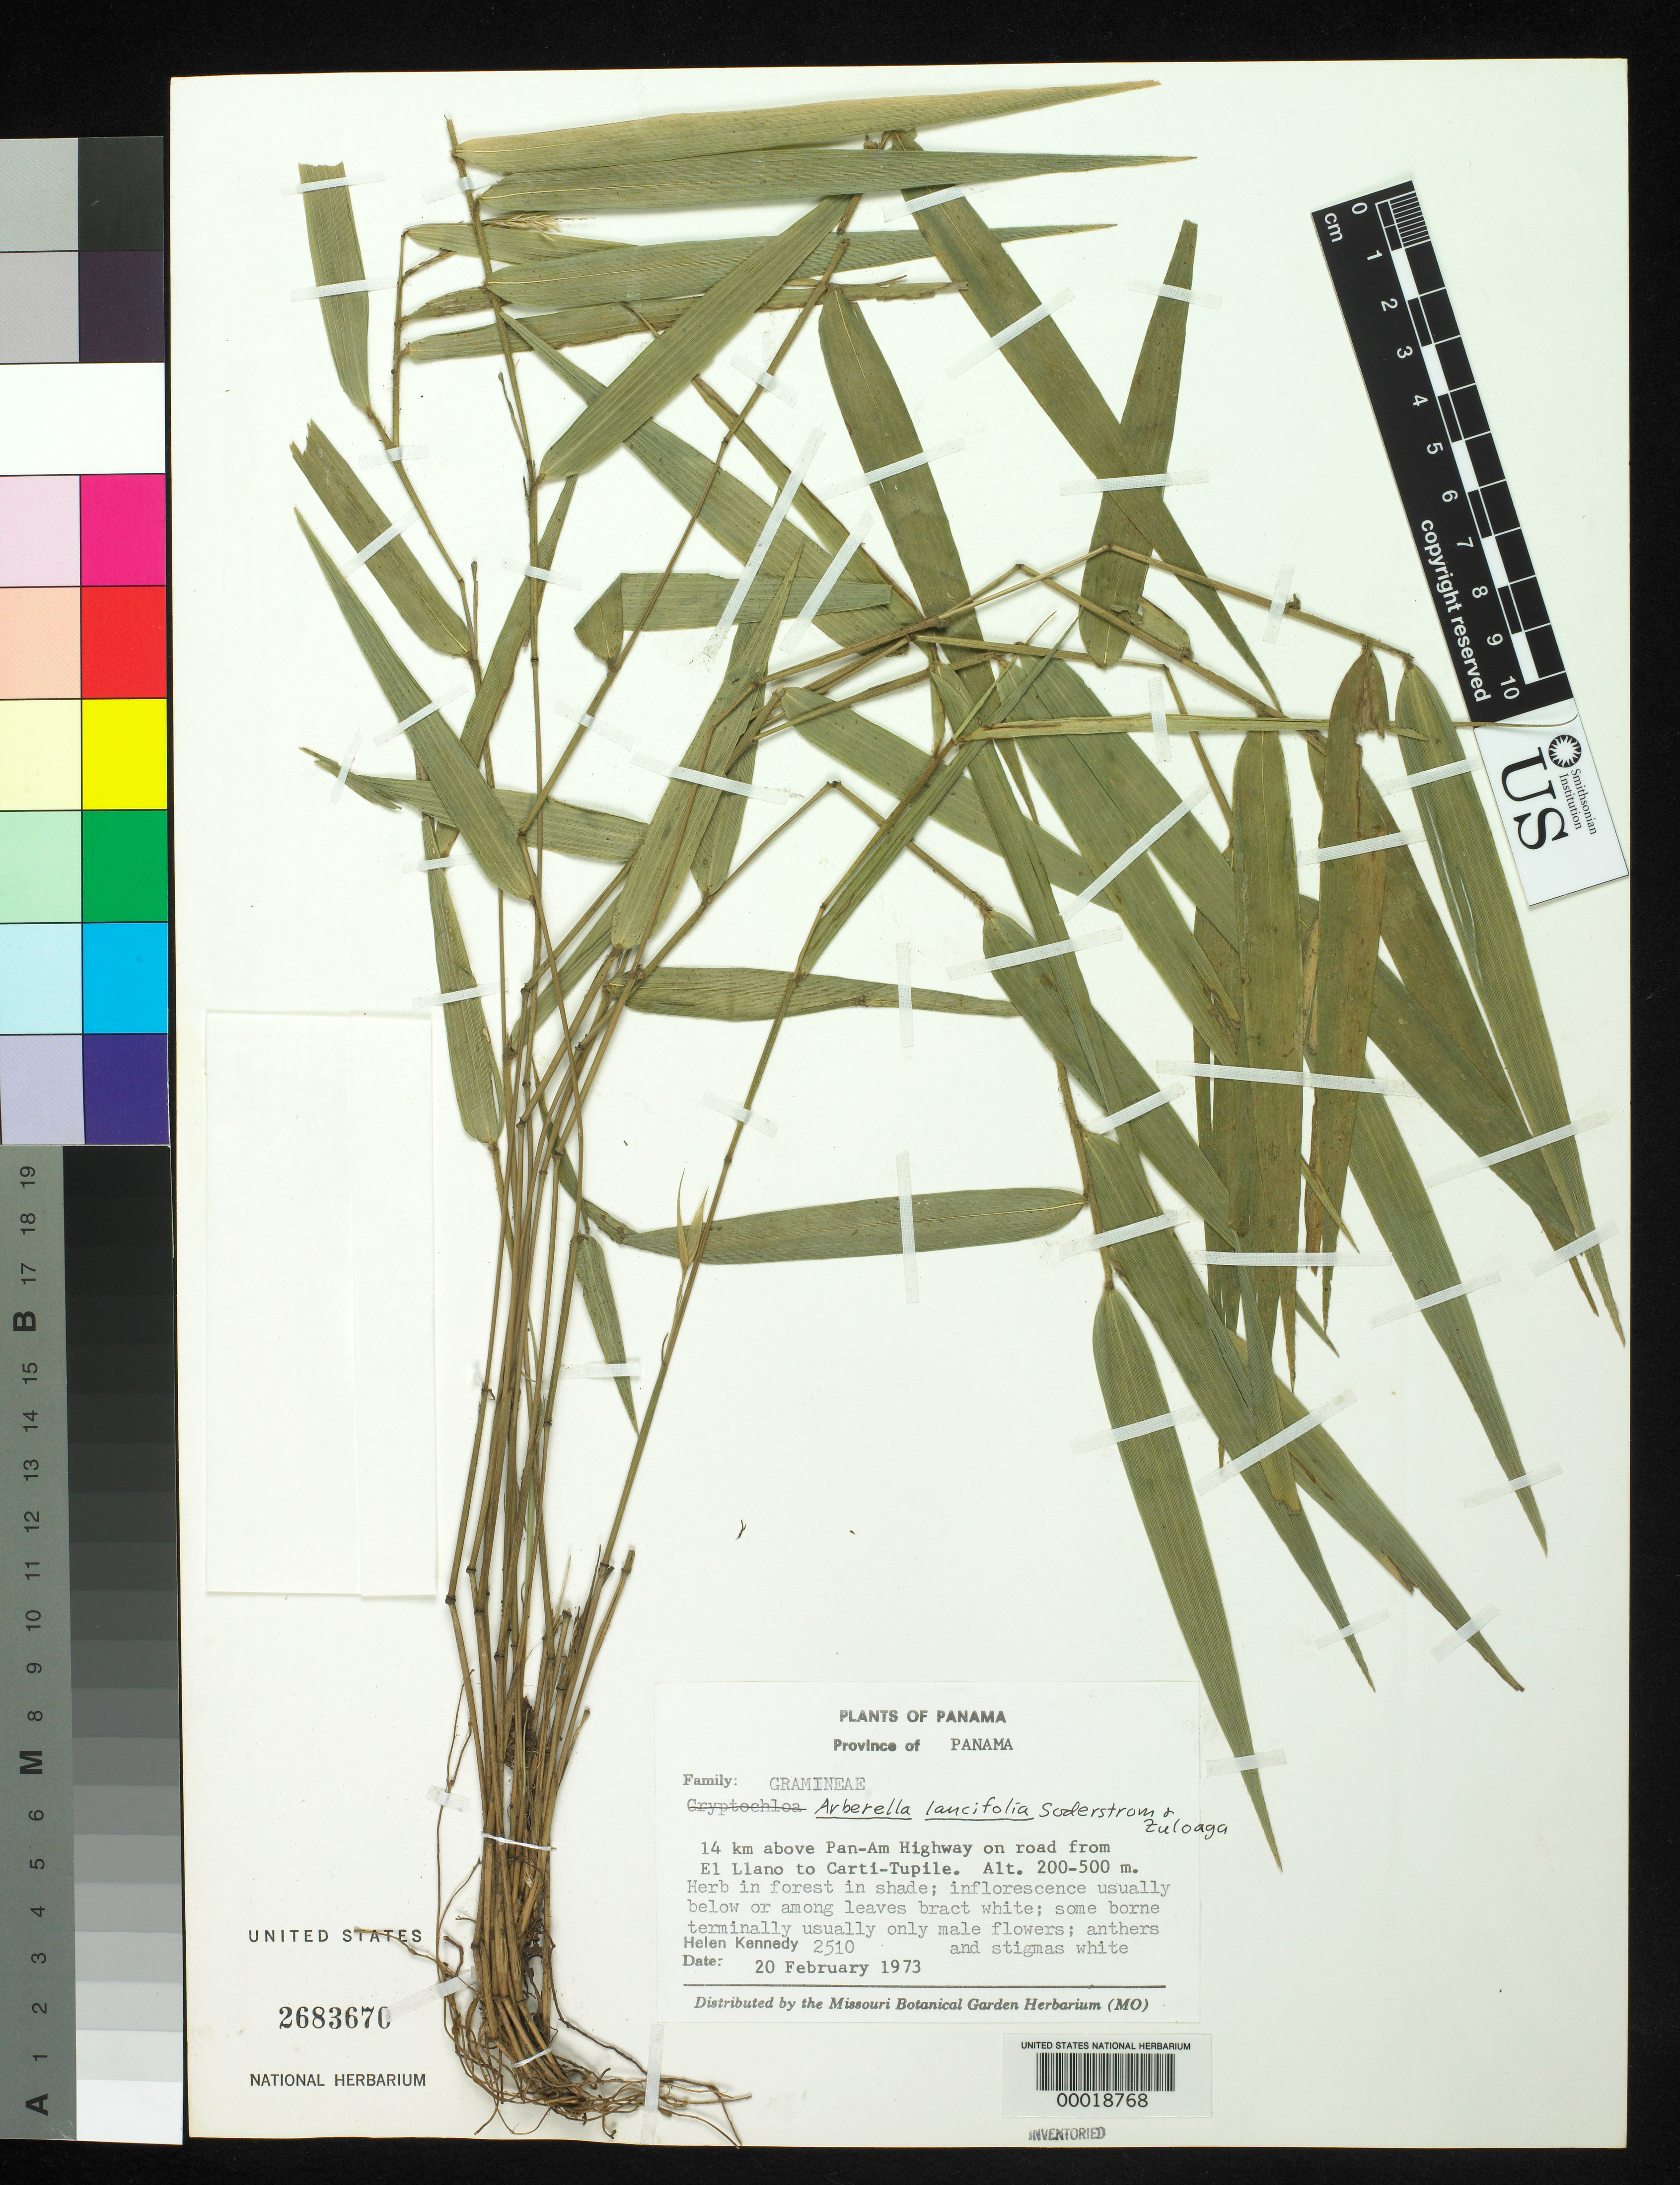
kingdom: Plantae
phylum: Tracheophyta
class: Liliopsida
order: Poales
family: Poaceae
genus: Arberella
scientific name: Arberella lancifolia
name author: Soderstr. & Zuloaga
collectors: H. Kennedy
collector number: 2510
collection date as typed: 20 Feb 1973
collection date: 1973-02-20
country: Panama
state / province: Panamá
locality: El Llano, Carti, Tupile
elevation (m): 200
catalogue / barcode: US 2683670